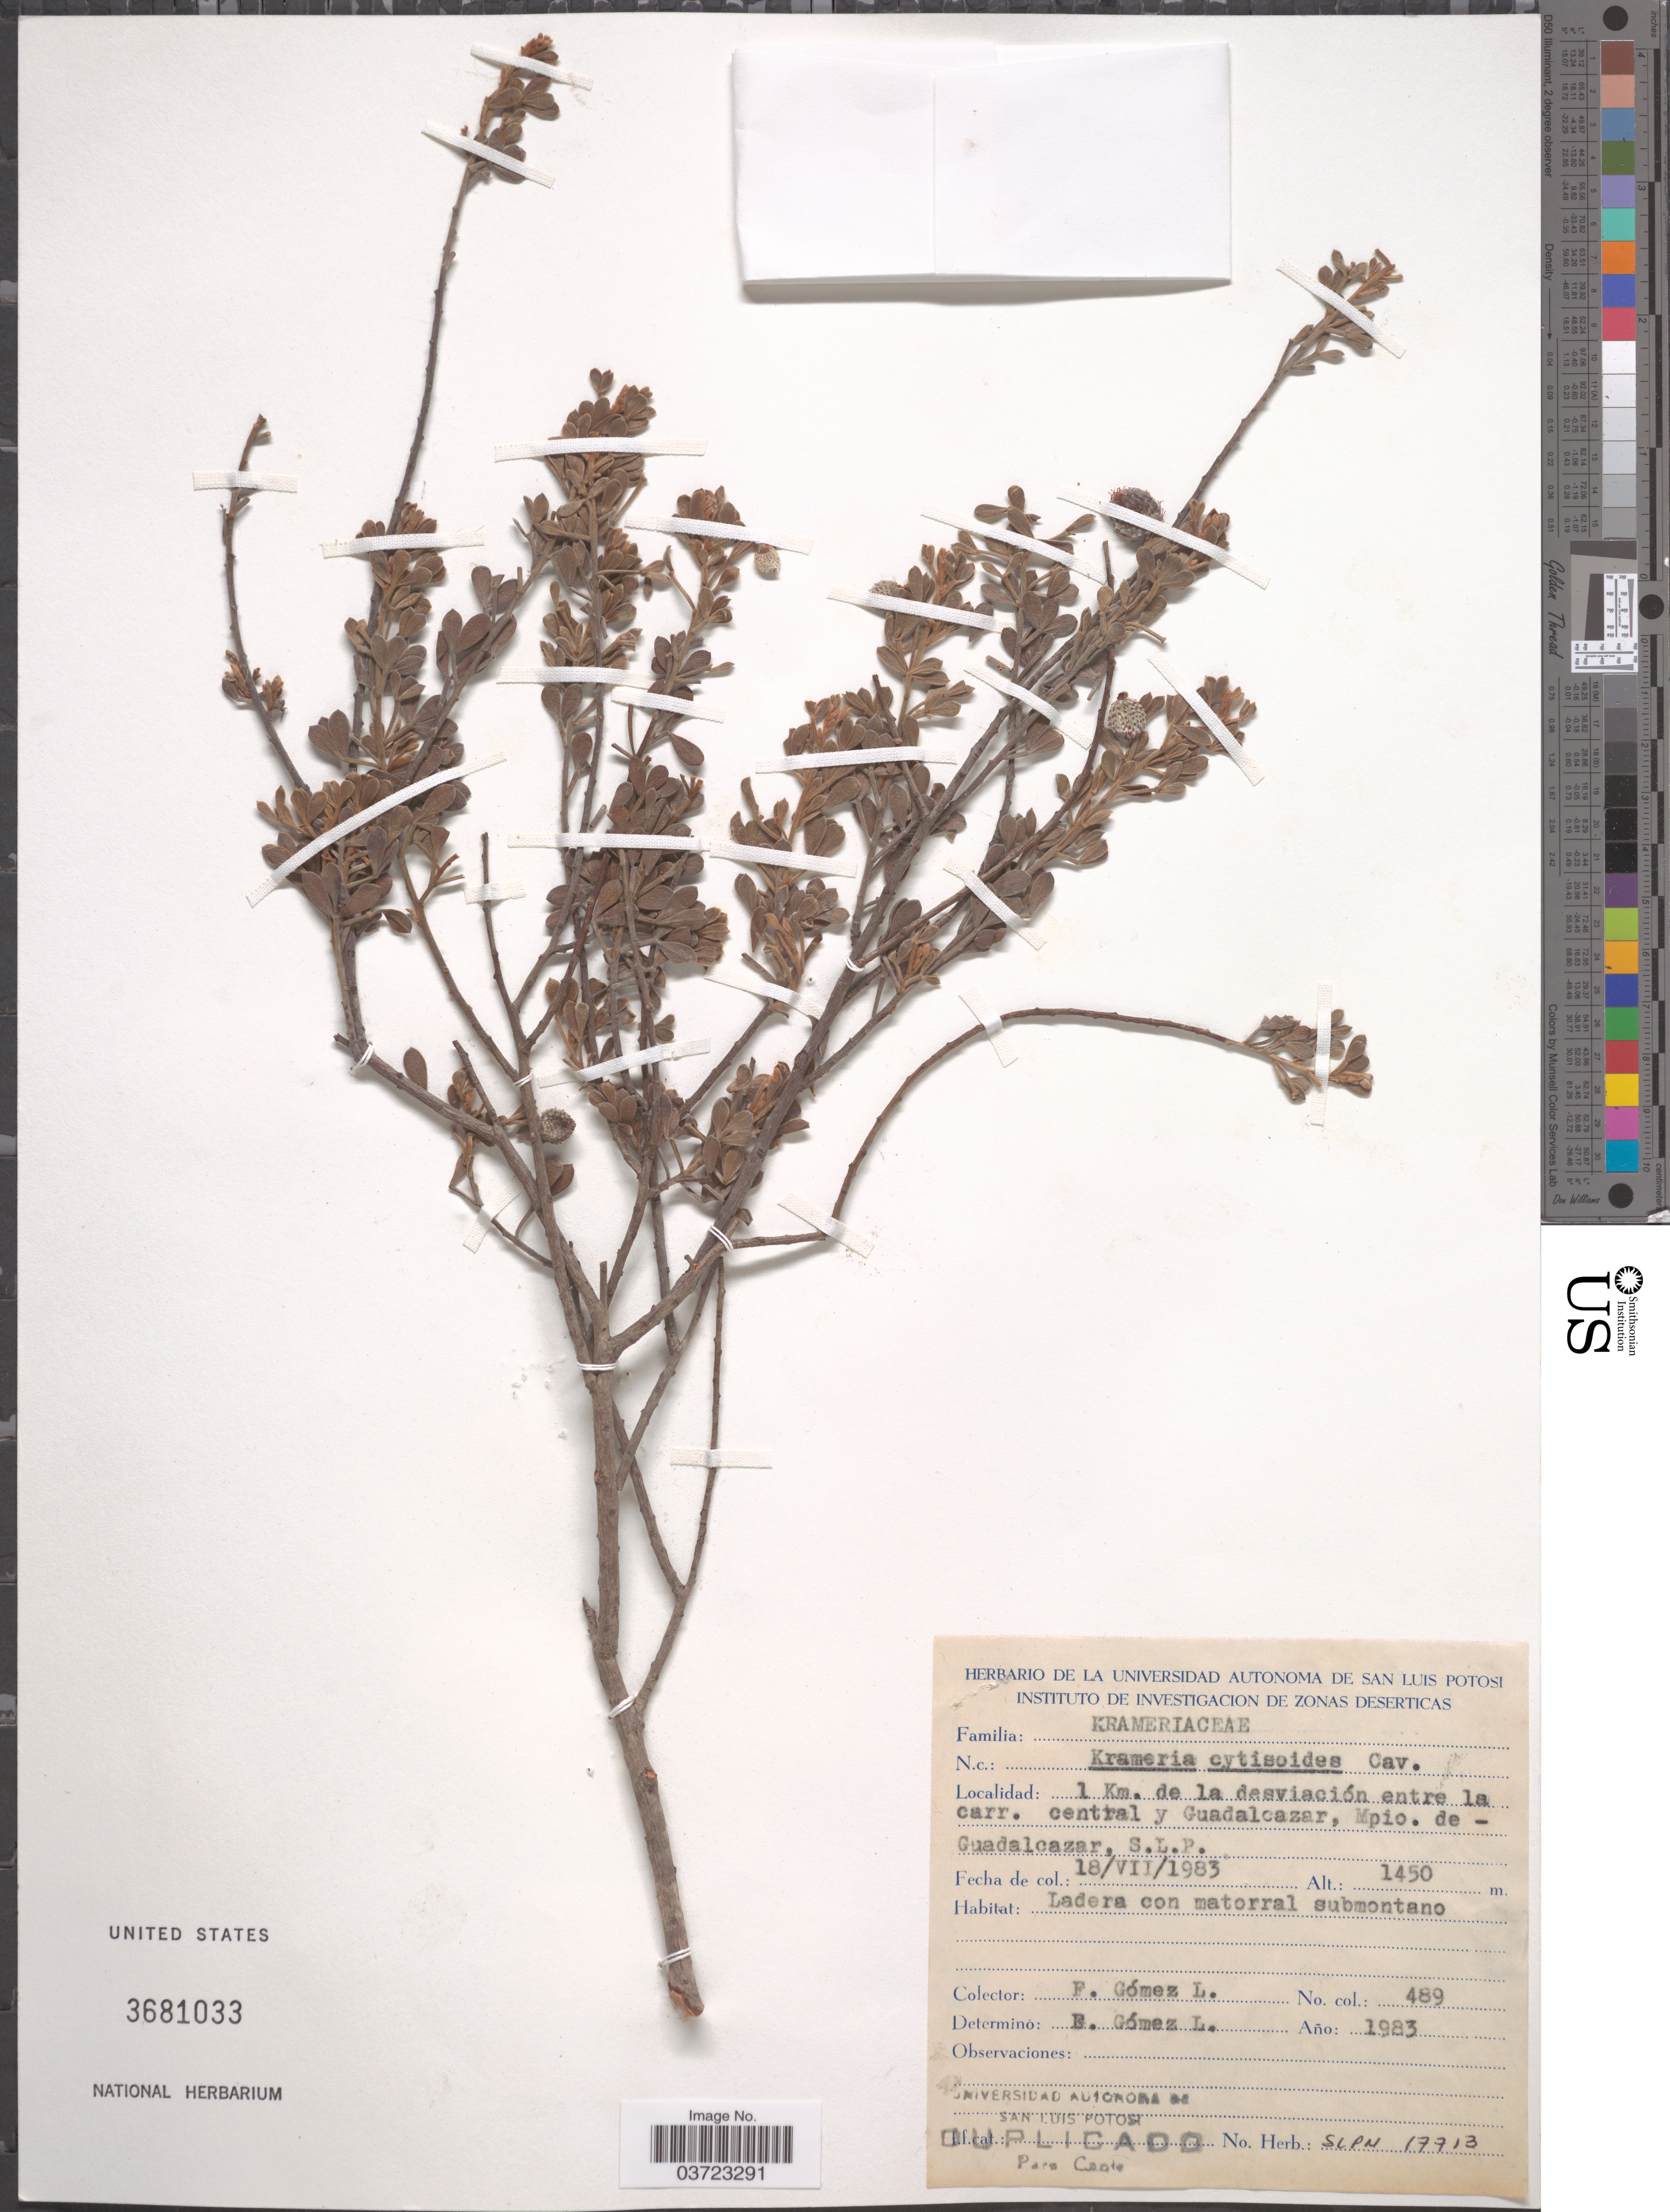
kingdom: Plantae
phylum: Tracheophyta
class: Magnoliopsida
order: Zygophyllales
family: Krameriaceae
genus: Krameria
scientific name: Krameria cytisoides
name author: Cav.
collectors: F. Gómez Lorence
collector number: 489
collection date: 1983-07-18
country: Mexico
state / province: San Luis Potosí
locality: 1 Km. de la desviación entre la carr. central y Guadalcazar, Mpio. de Guadalcazar, S. L. P.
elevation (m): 1450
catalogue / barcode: US 3681033